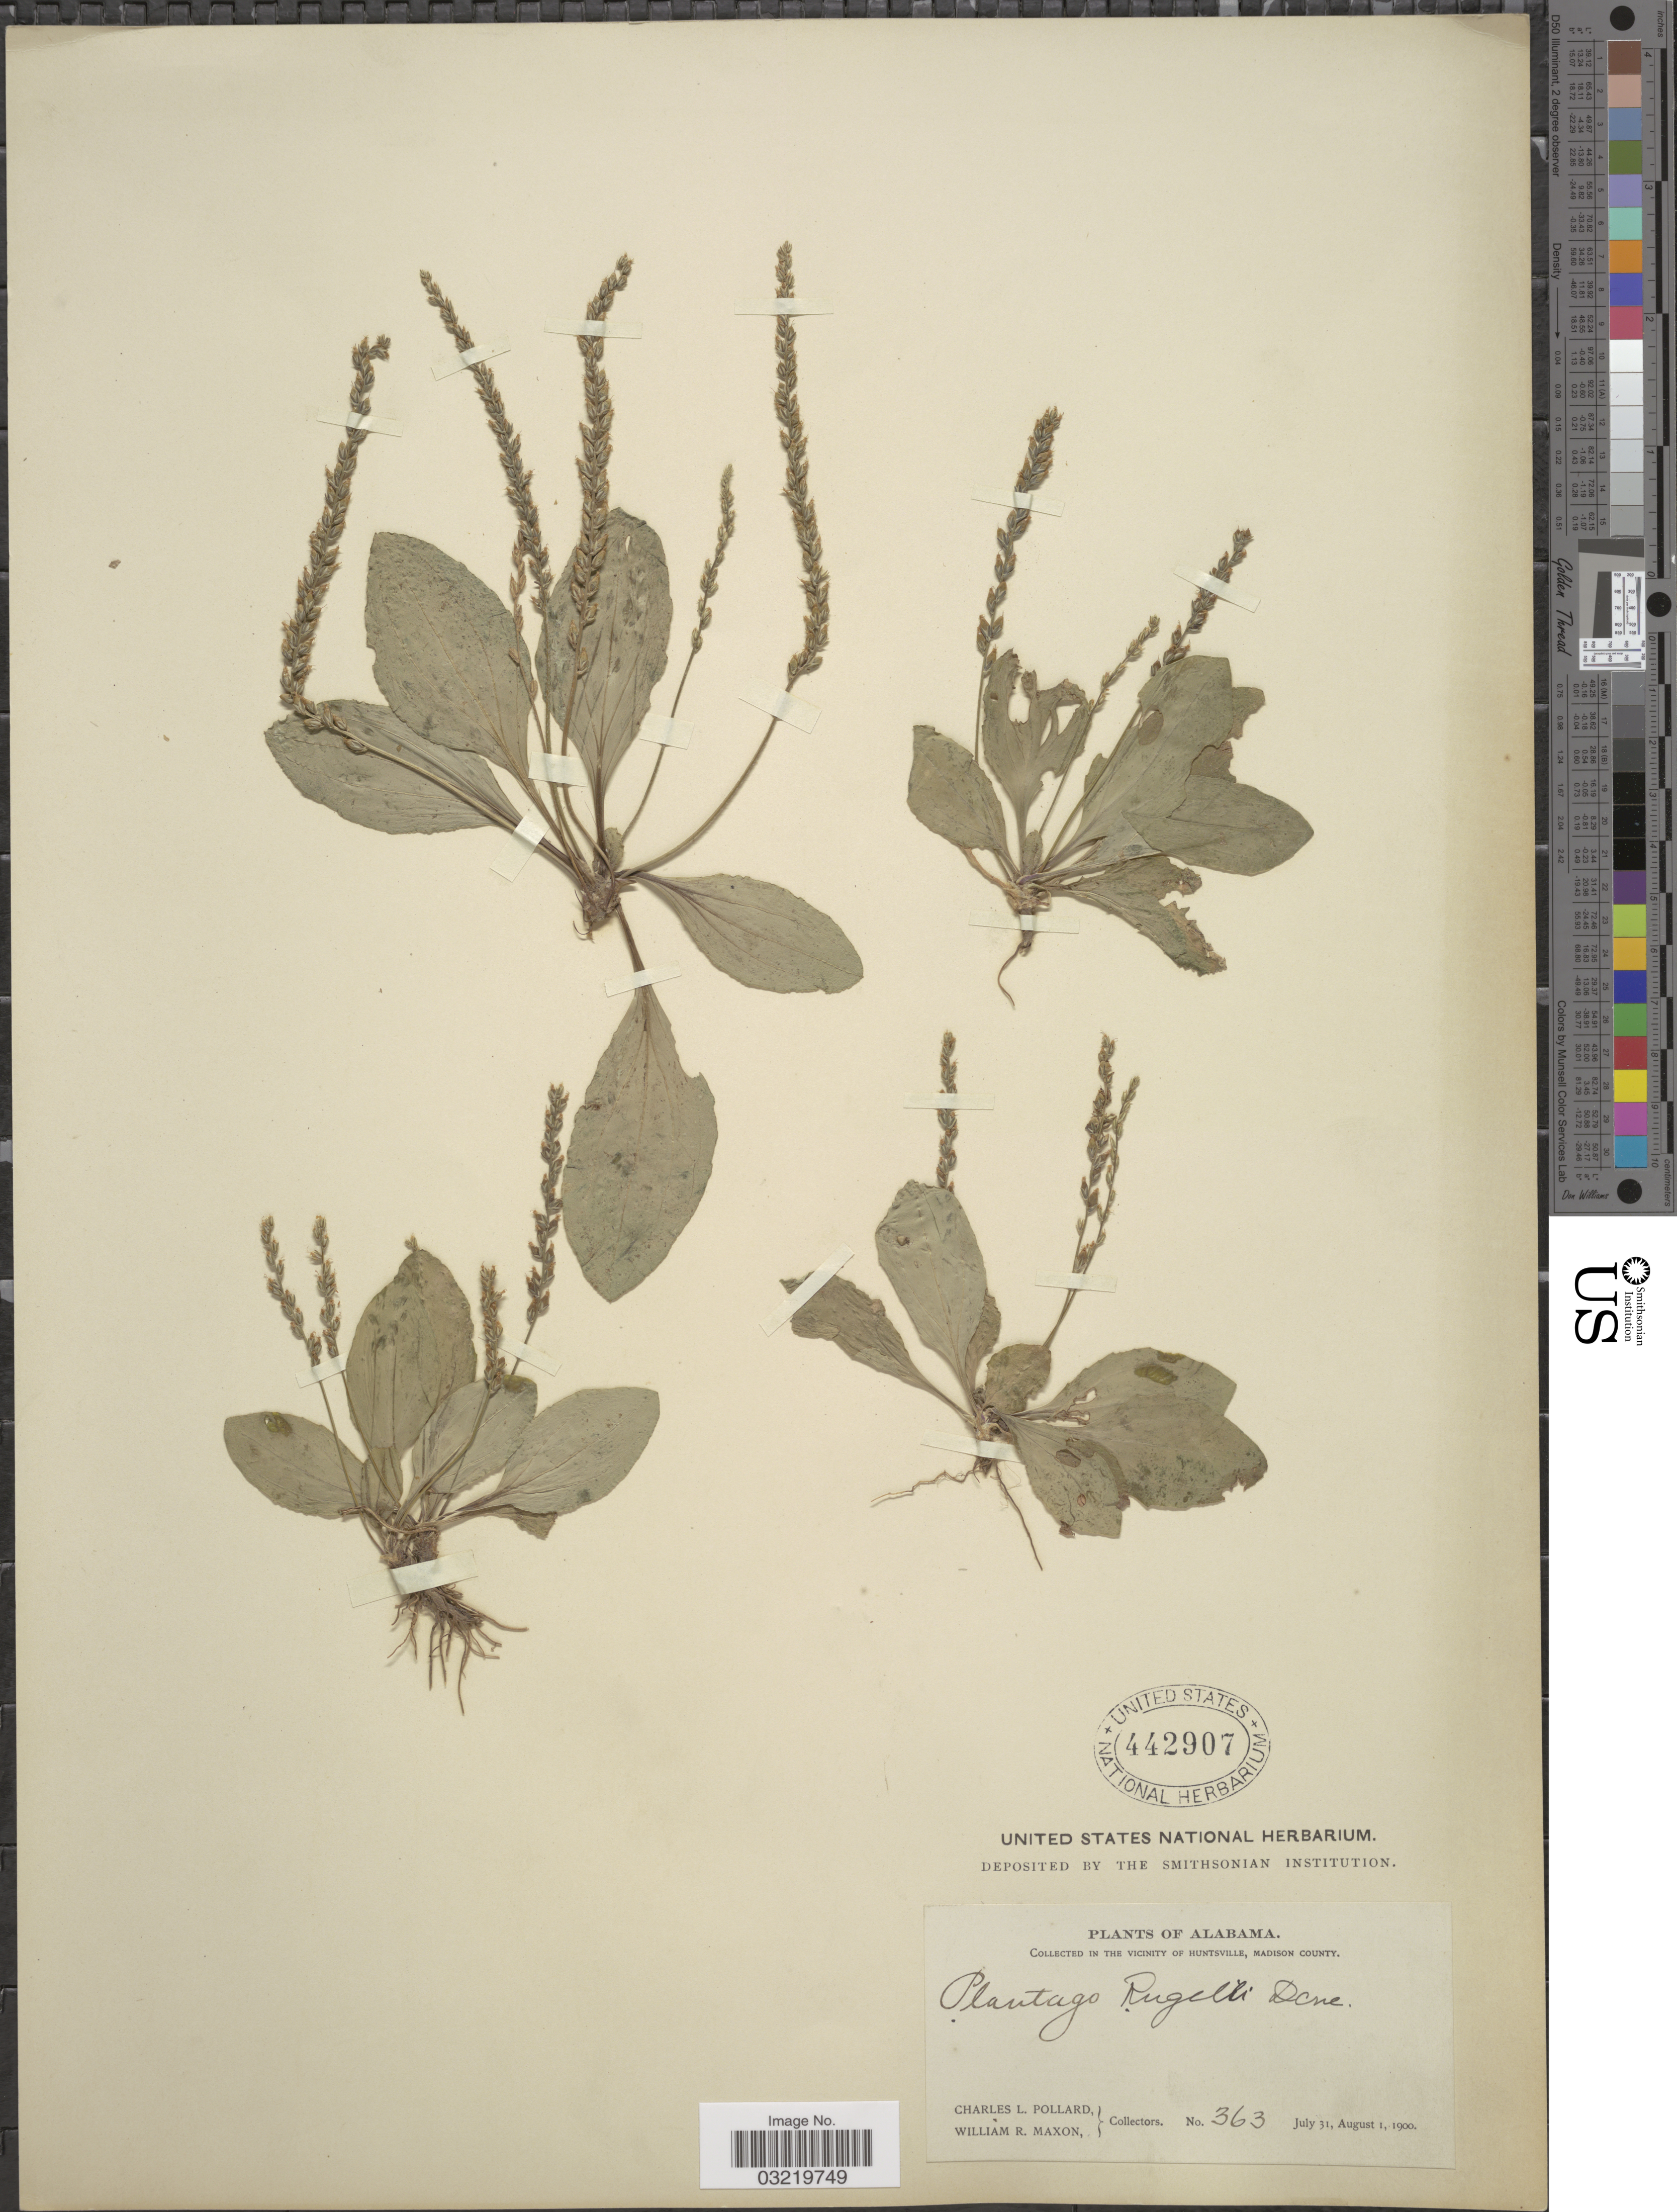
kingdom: Plantae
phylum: Tracheophyta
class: Magnoliopsida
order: Lamiales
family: Plantaginaceae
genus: Plantago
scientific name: Plantago rugelii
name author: Decne.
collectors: C. L. Pollard & W. R. Maxon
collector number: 363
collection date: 1900-07-31/1900-08-01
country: United States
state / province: Alabama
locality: In the vicinity of Huntsville, Madison County.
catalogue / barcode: US 442907